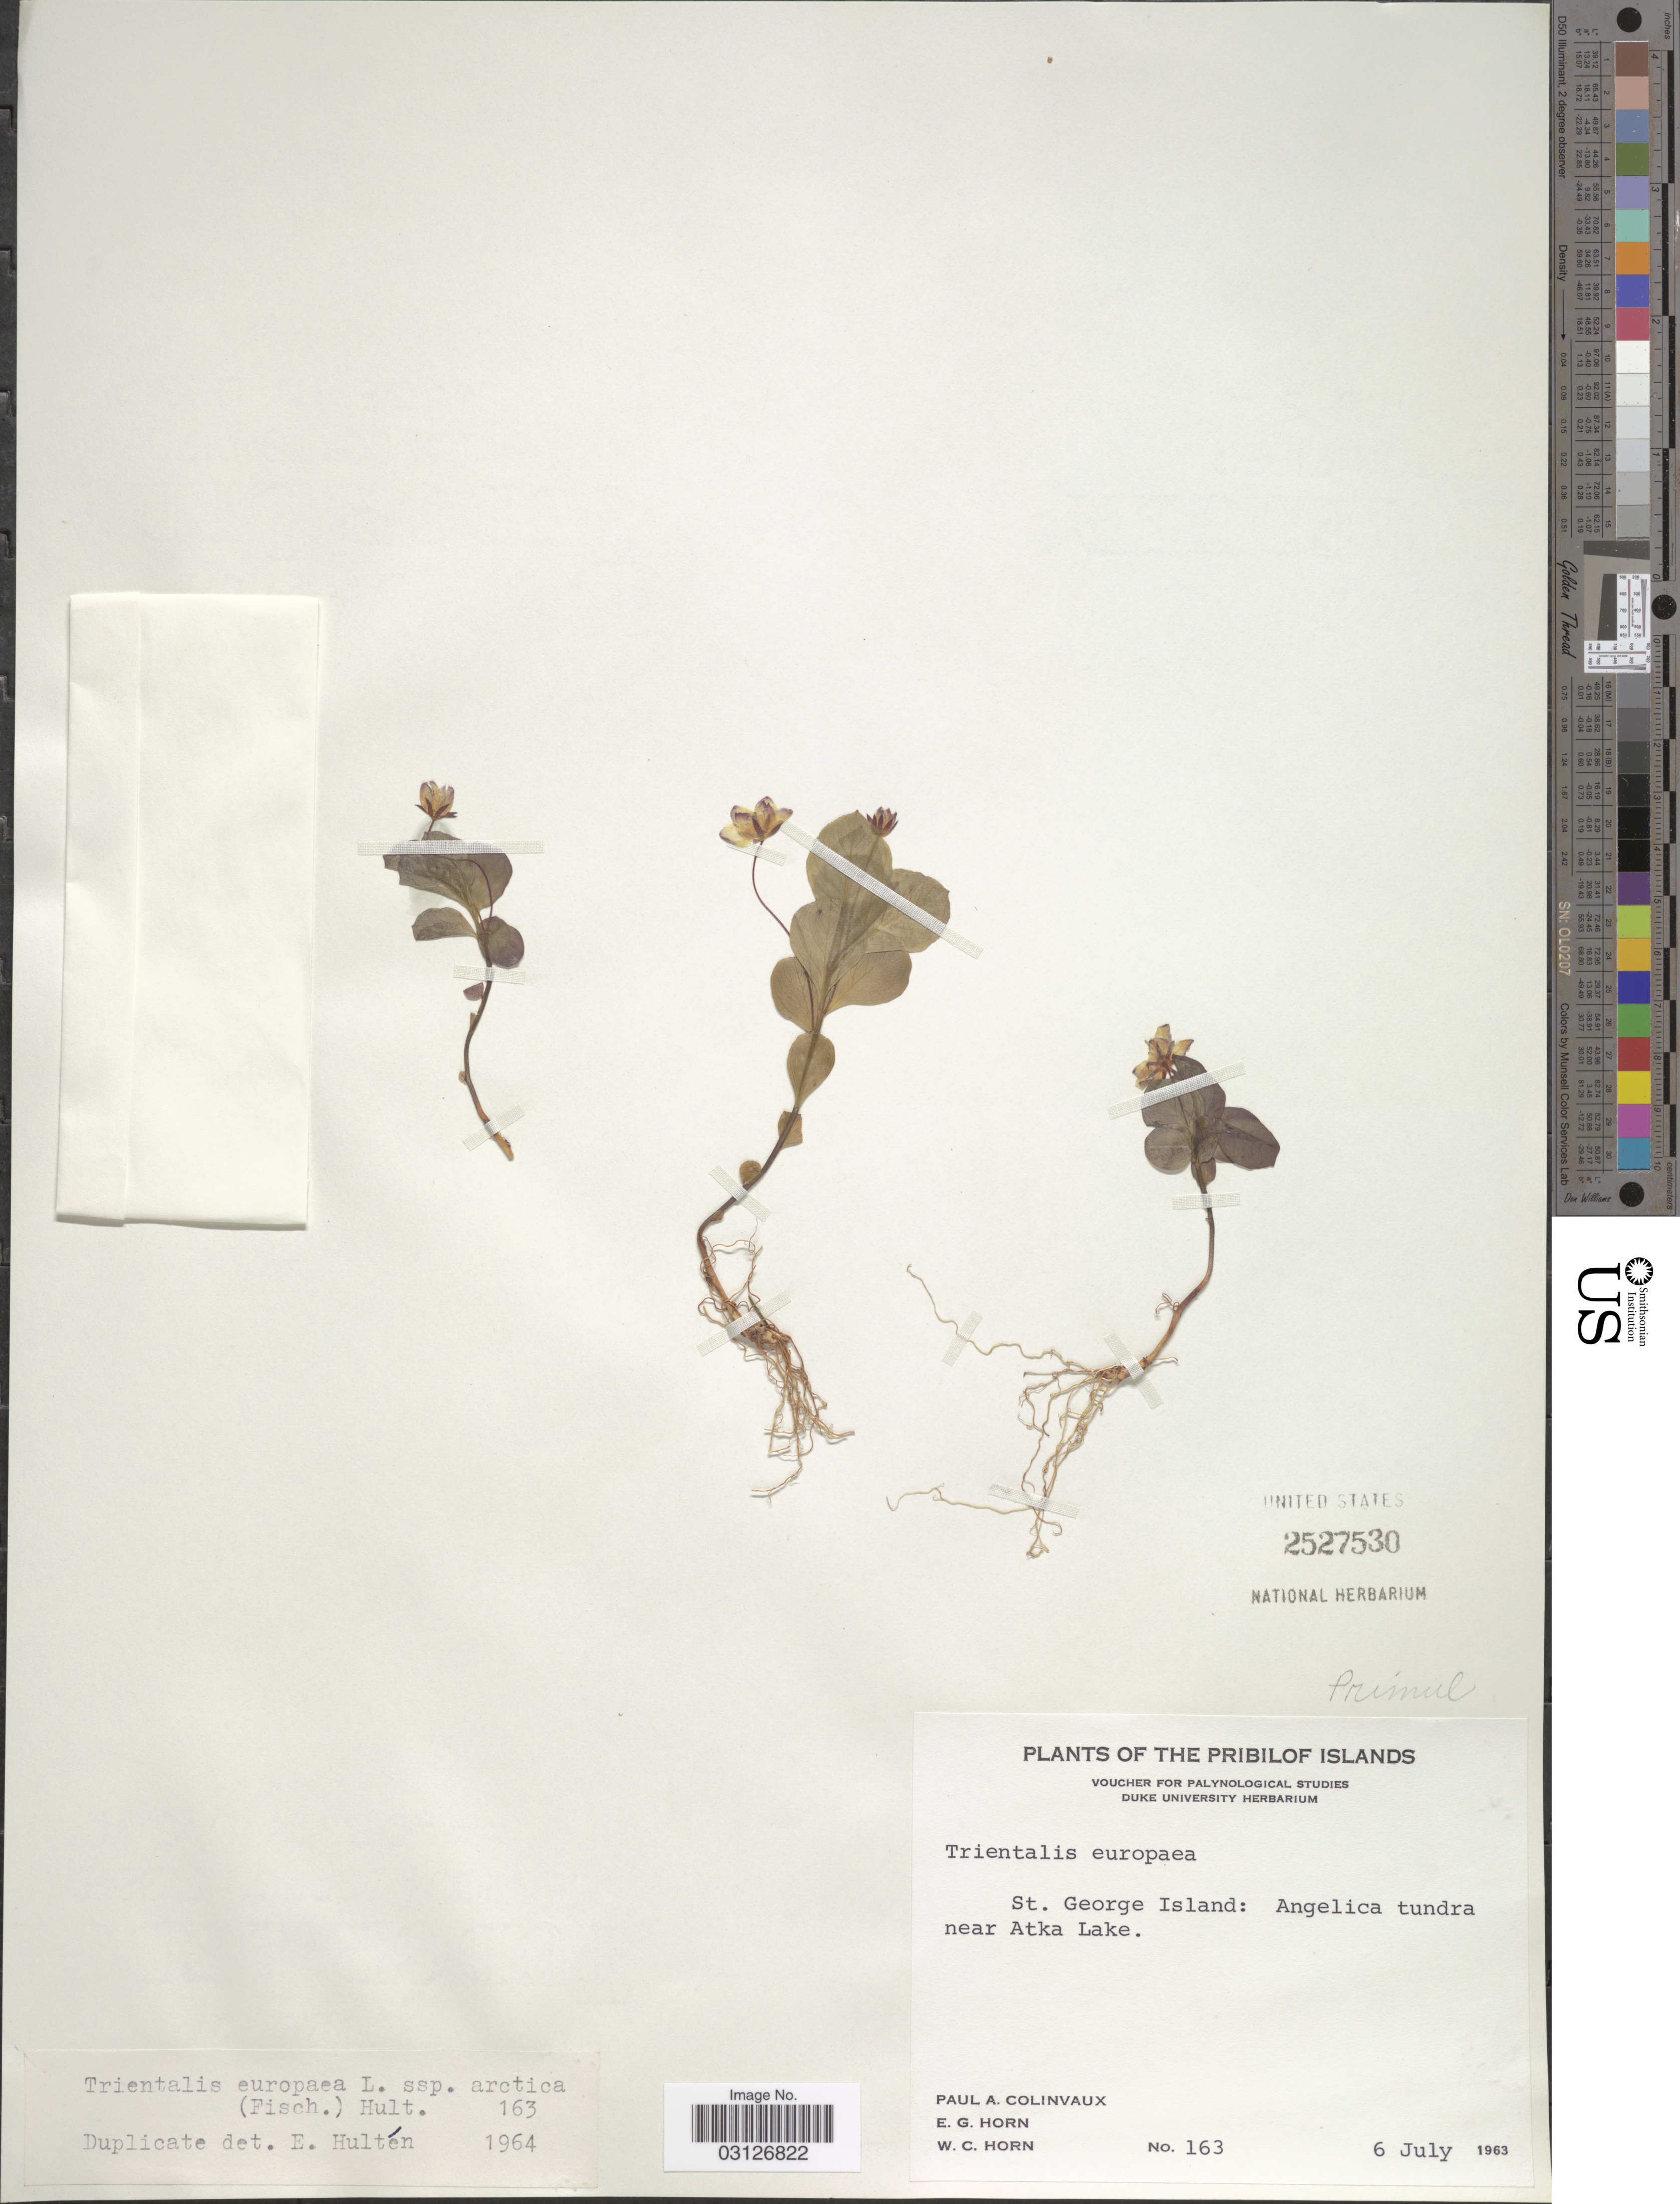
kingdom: Plantae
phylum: Tracheophyta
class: Magnoliopsida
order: Ericales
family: Primulaceae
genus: Trientalis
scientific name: Trientalis europaea subsp. arctica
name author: (Fisch. ex Hook.) Hultén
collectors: P. Colinvaux, E. Horn & W. Horn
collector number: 163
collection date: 1963-07-06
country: United States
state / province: Alaska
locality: Pribilof Islands. St. George Island: Angelica tundra near Atka Lake.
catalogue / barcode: US 2527530